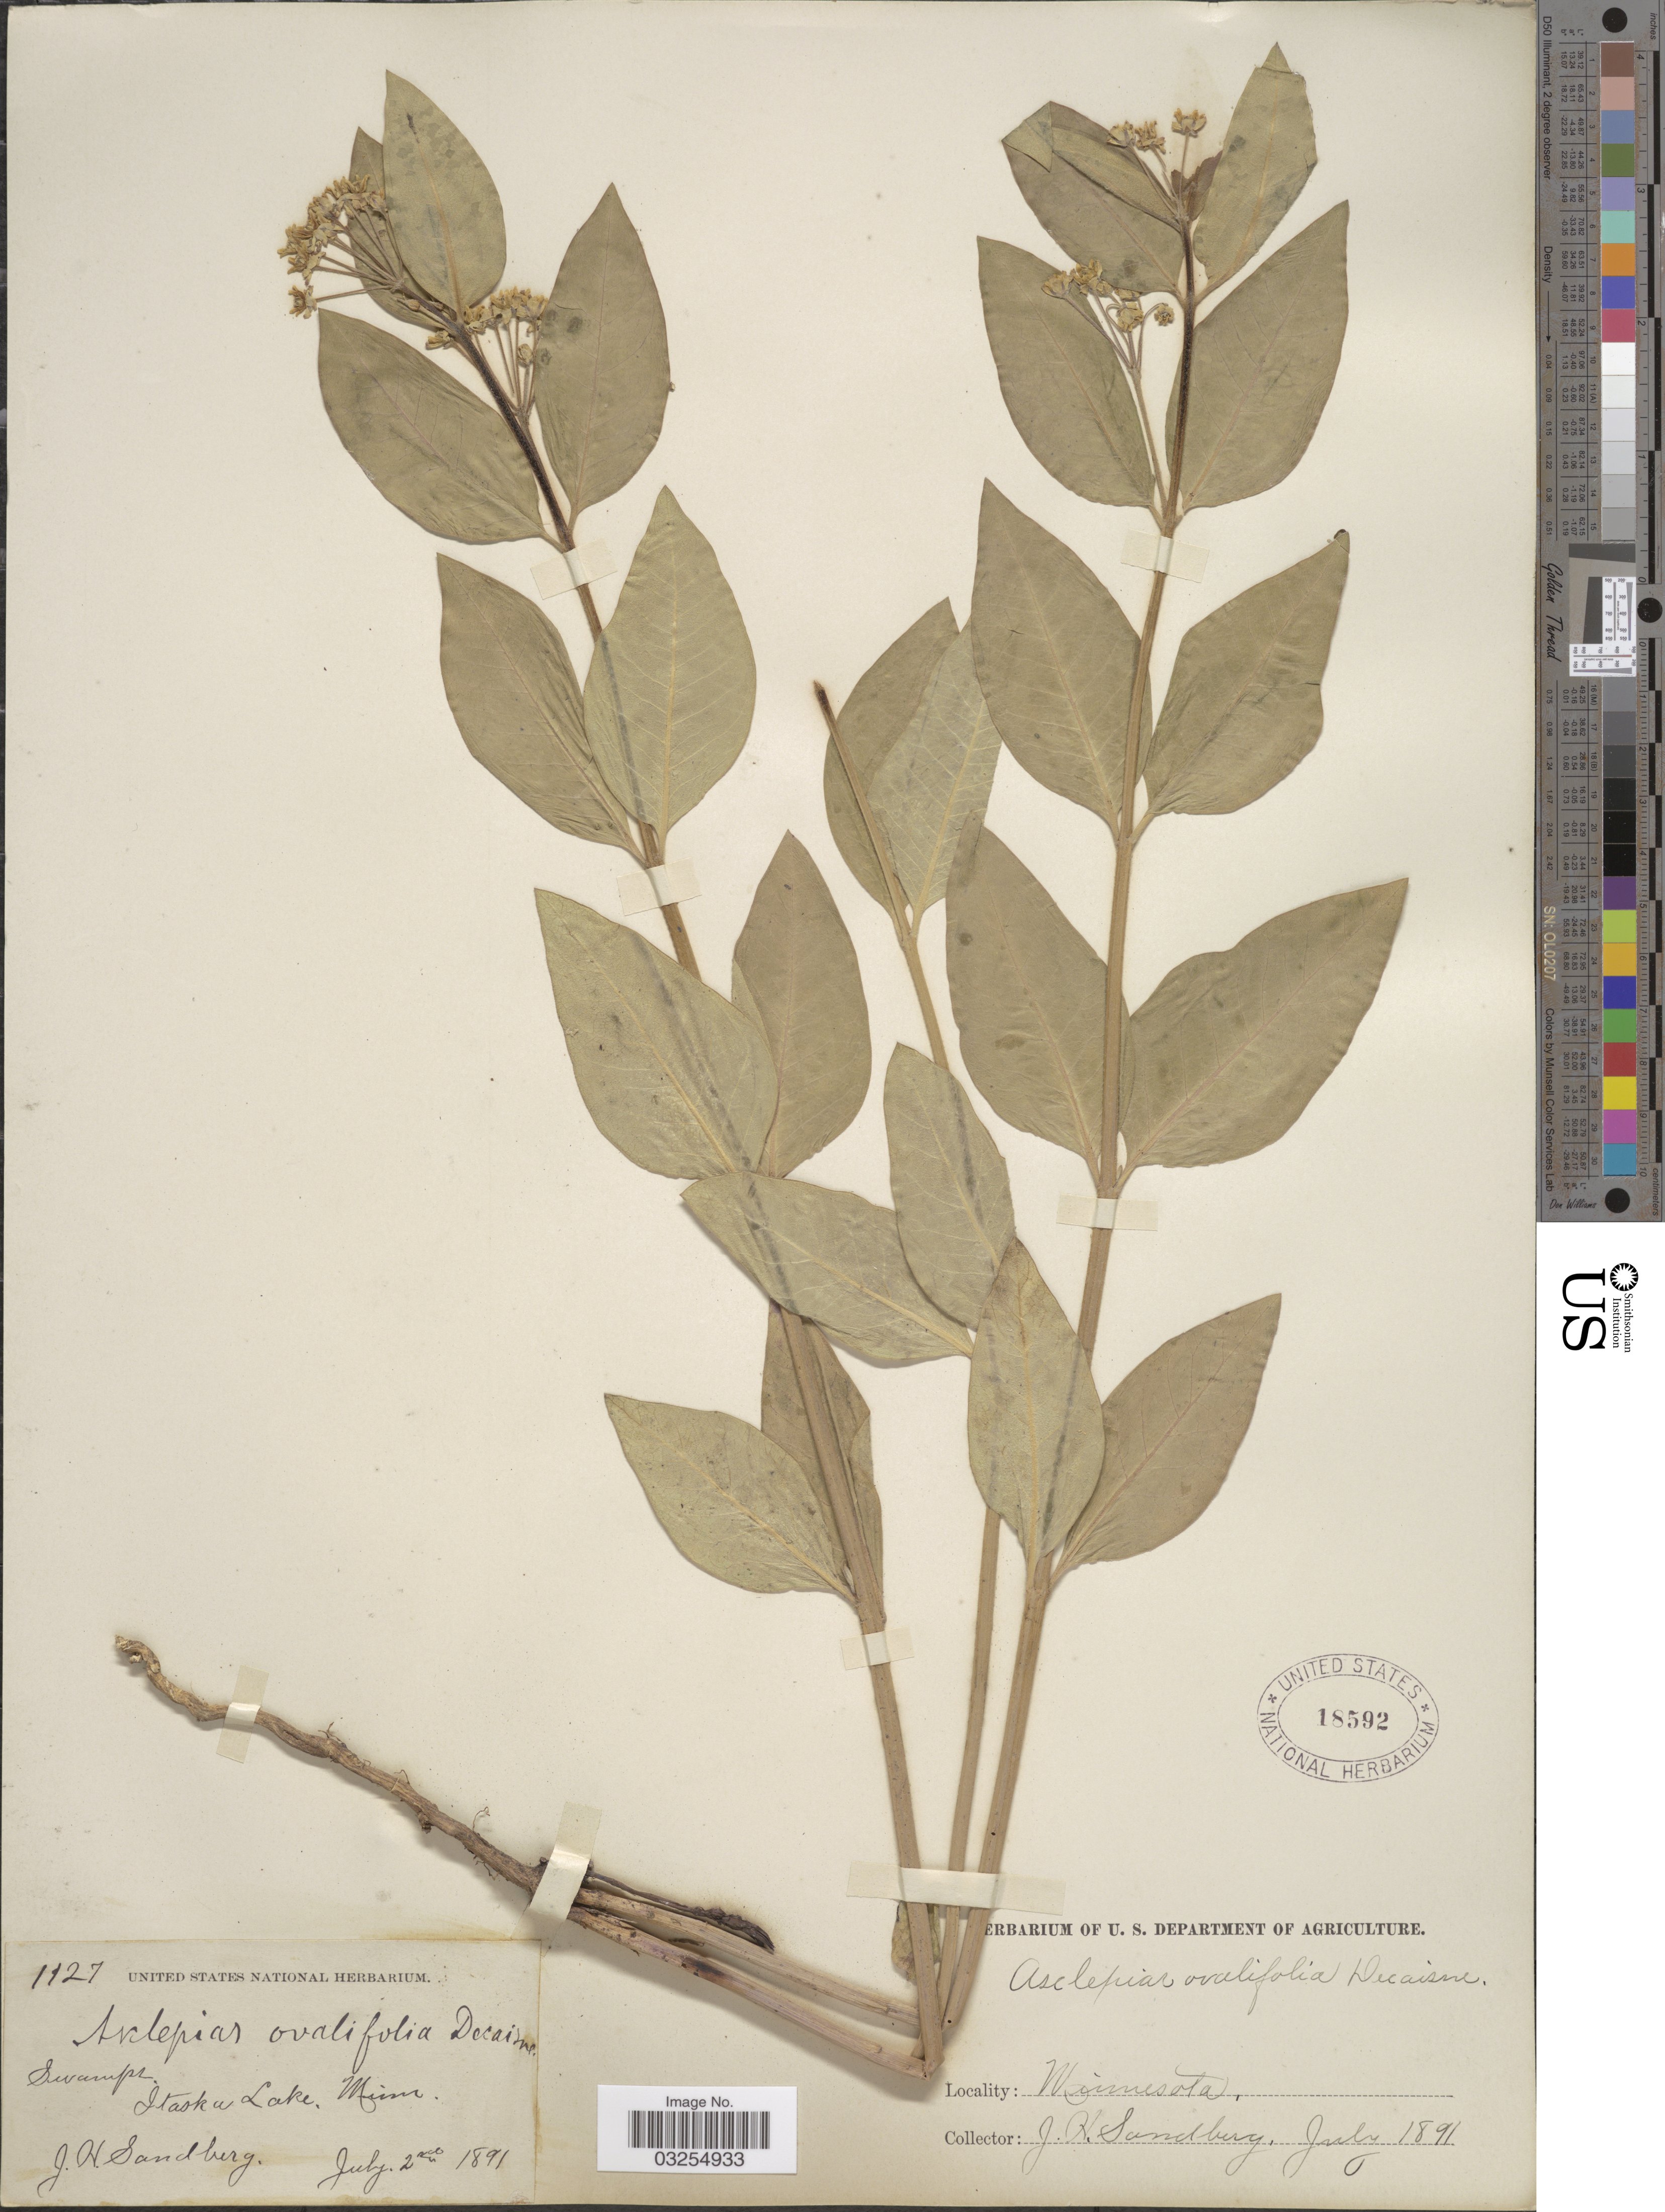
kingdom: Plantae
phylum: Tracheophyta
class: Magnoliopsida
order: Gentianales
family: Apocynaceae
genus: Asclepias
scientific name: Asclepias ovalifolia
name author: Decne.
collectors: J. H. Sandberg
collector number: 1127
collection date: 1891-07-02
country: United States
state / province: Minnesota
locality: Swamps. Itaska Lake.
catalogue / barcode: US 18592